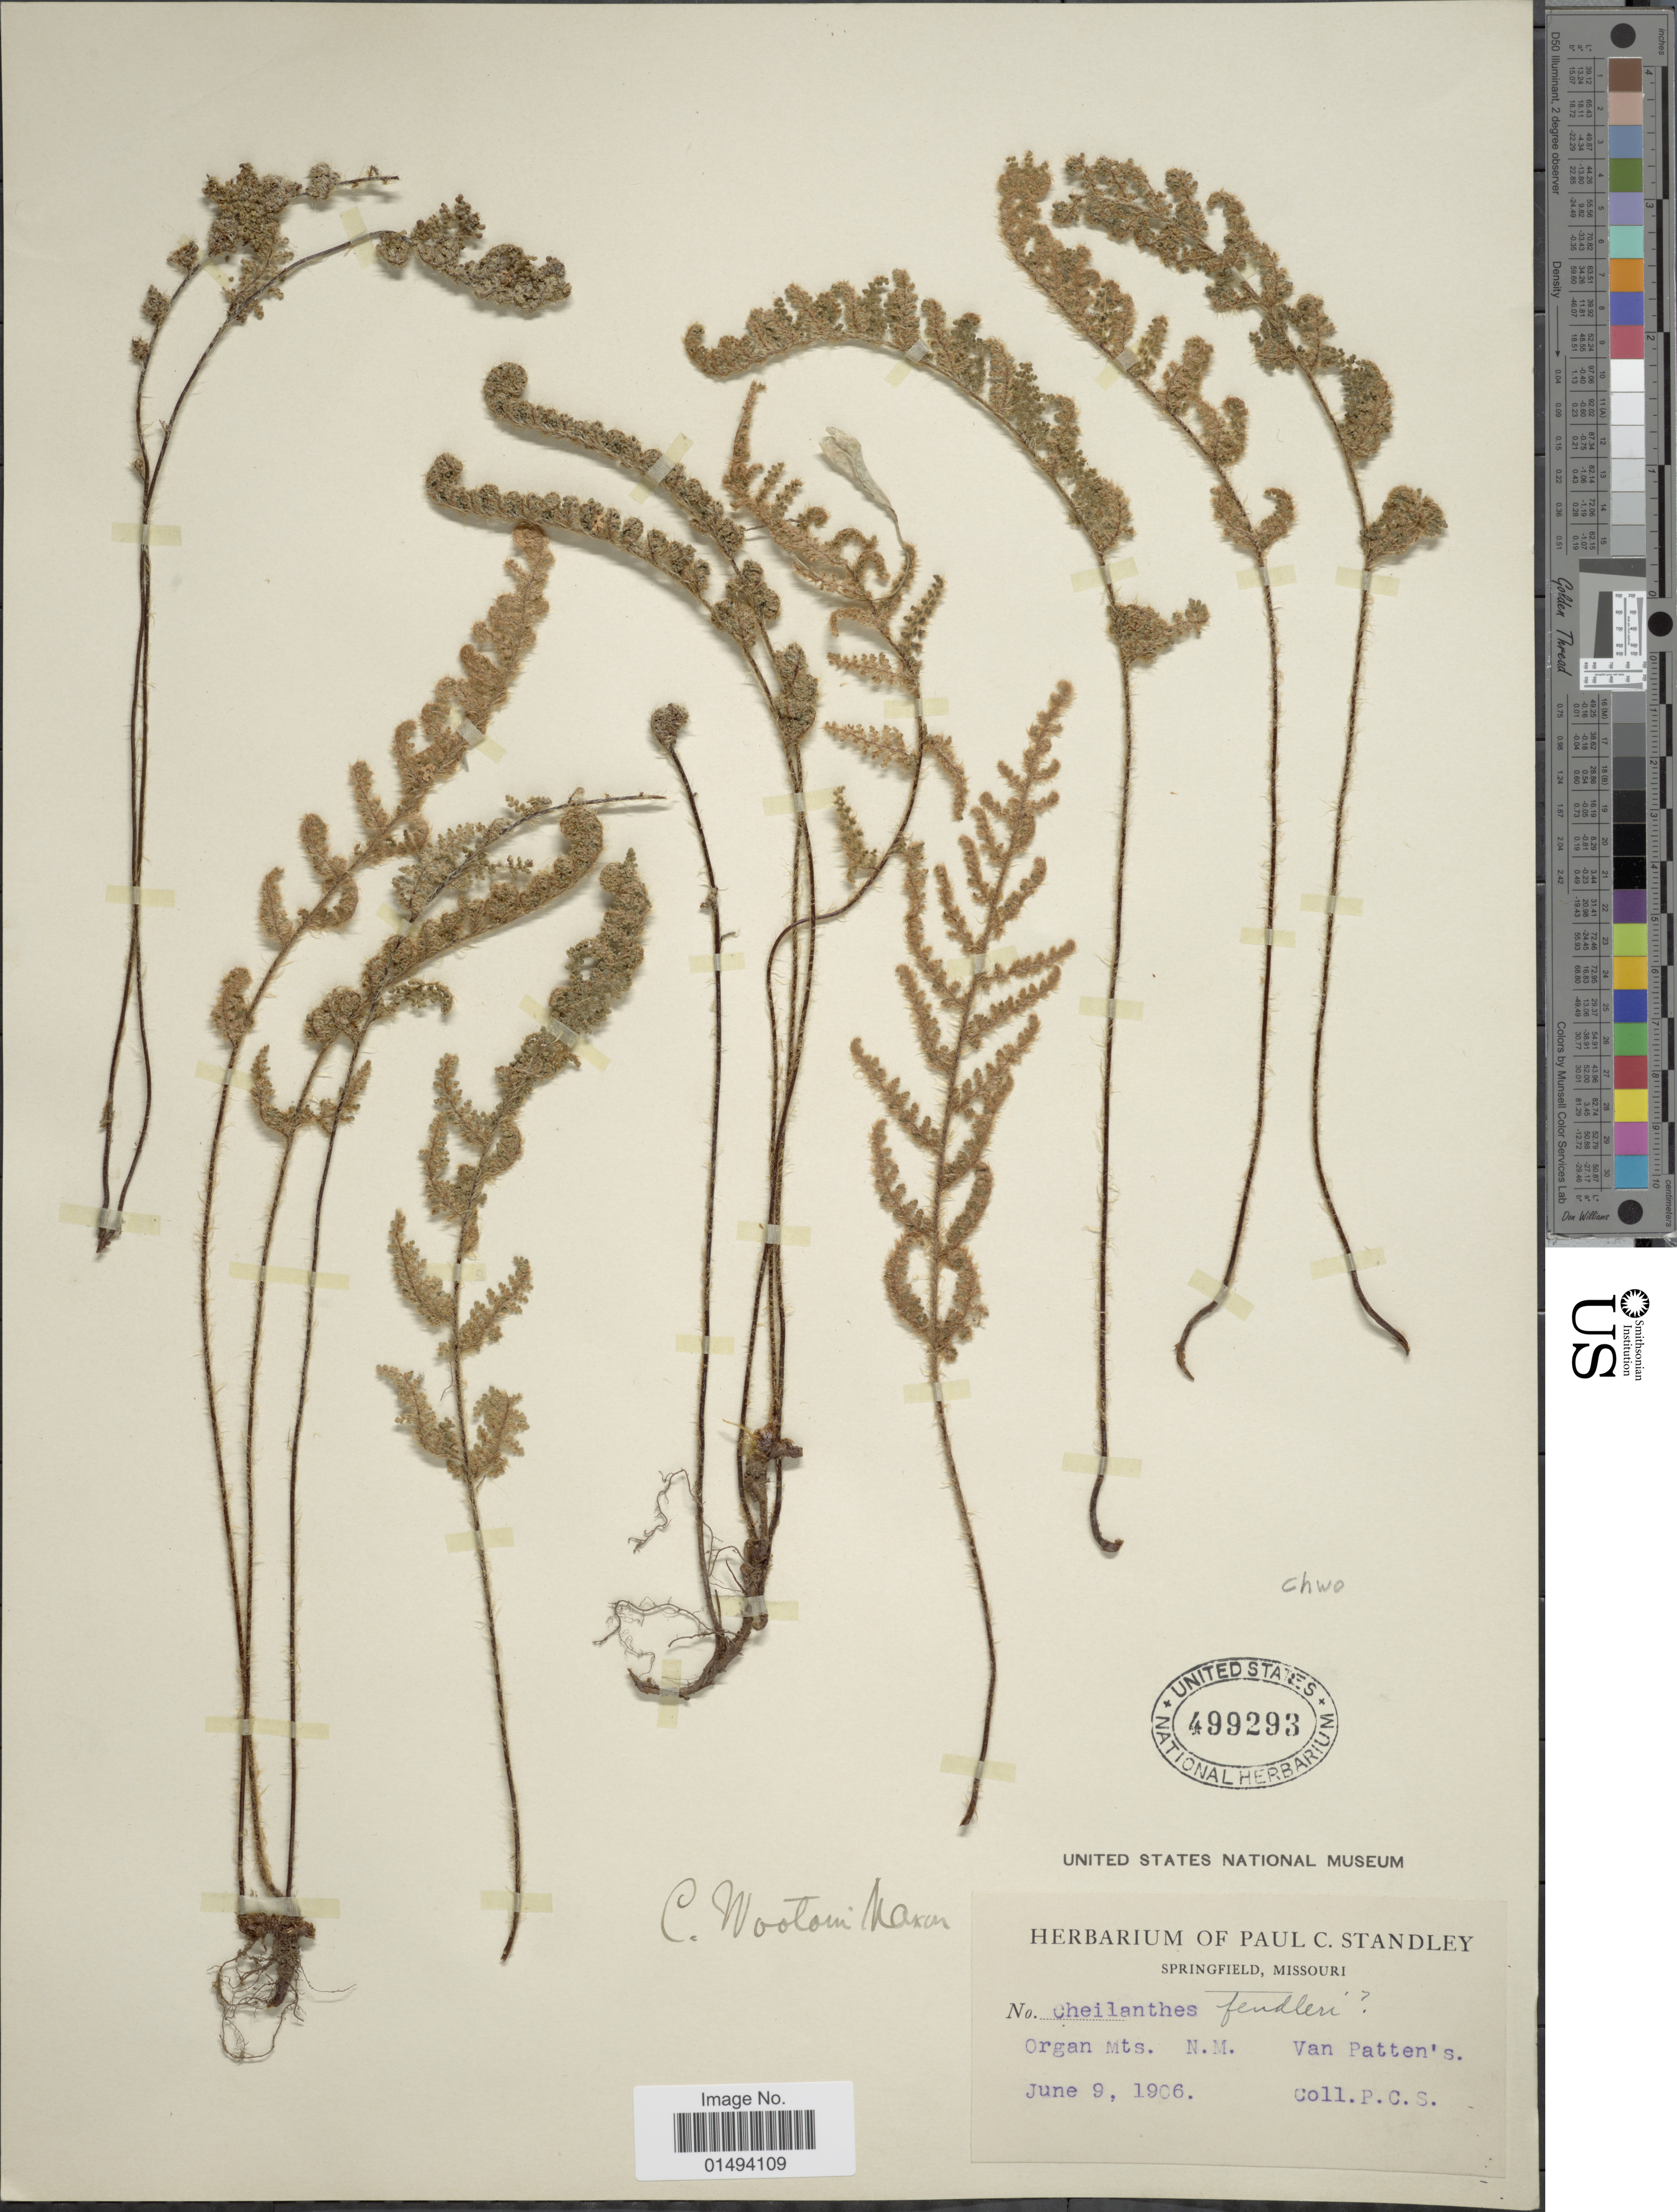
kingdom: Plantae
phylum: Tracheophyta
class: Polypodiopsida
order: Polypodiales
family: Pteridaceae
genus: Myriopteris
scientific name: Myriopteris wootonii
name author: (Maxon) Grusz & Windham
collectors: P. C. Standley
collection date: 1906-07-09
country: United States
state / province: New Mexico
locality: Springfield, Missouri, Organ Mts., Van Patten's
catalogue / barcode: US 499293